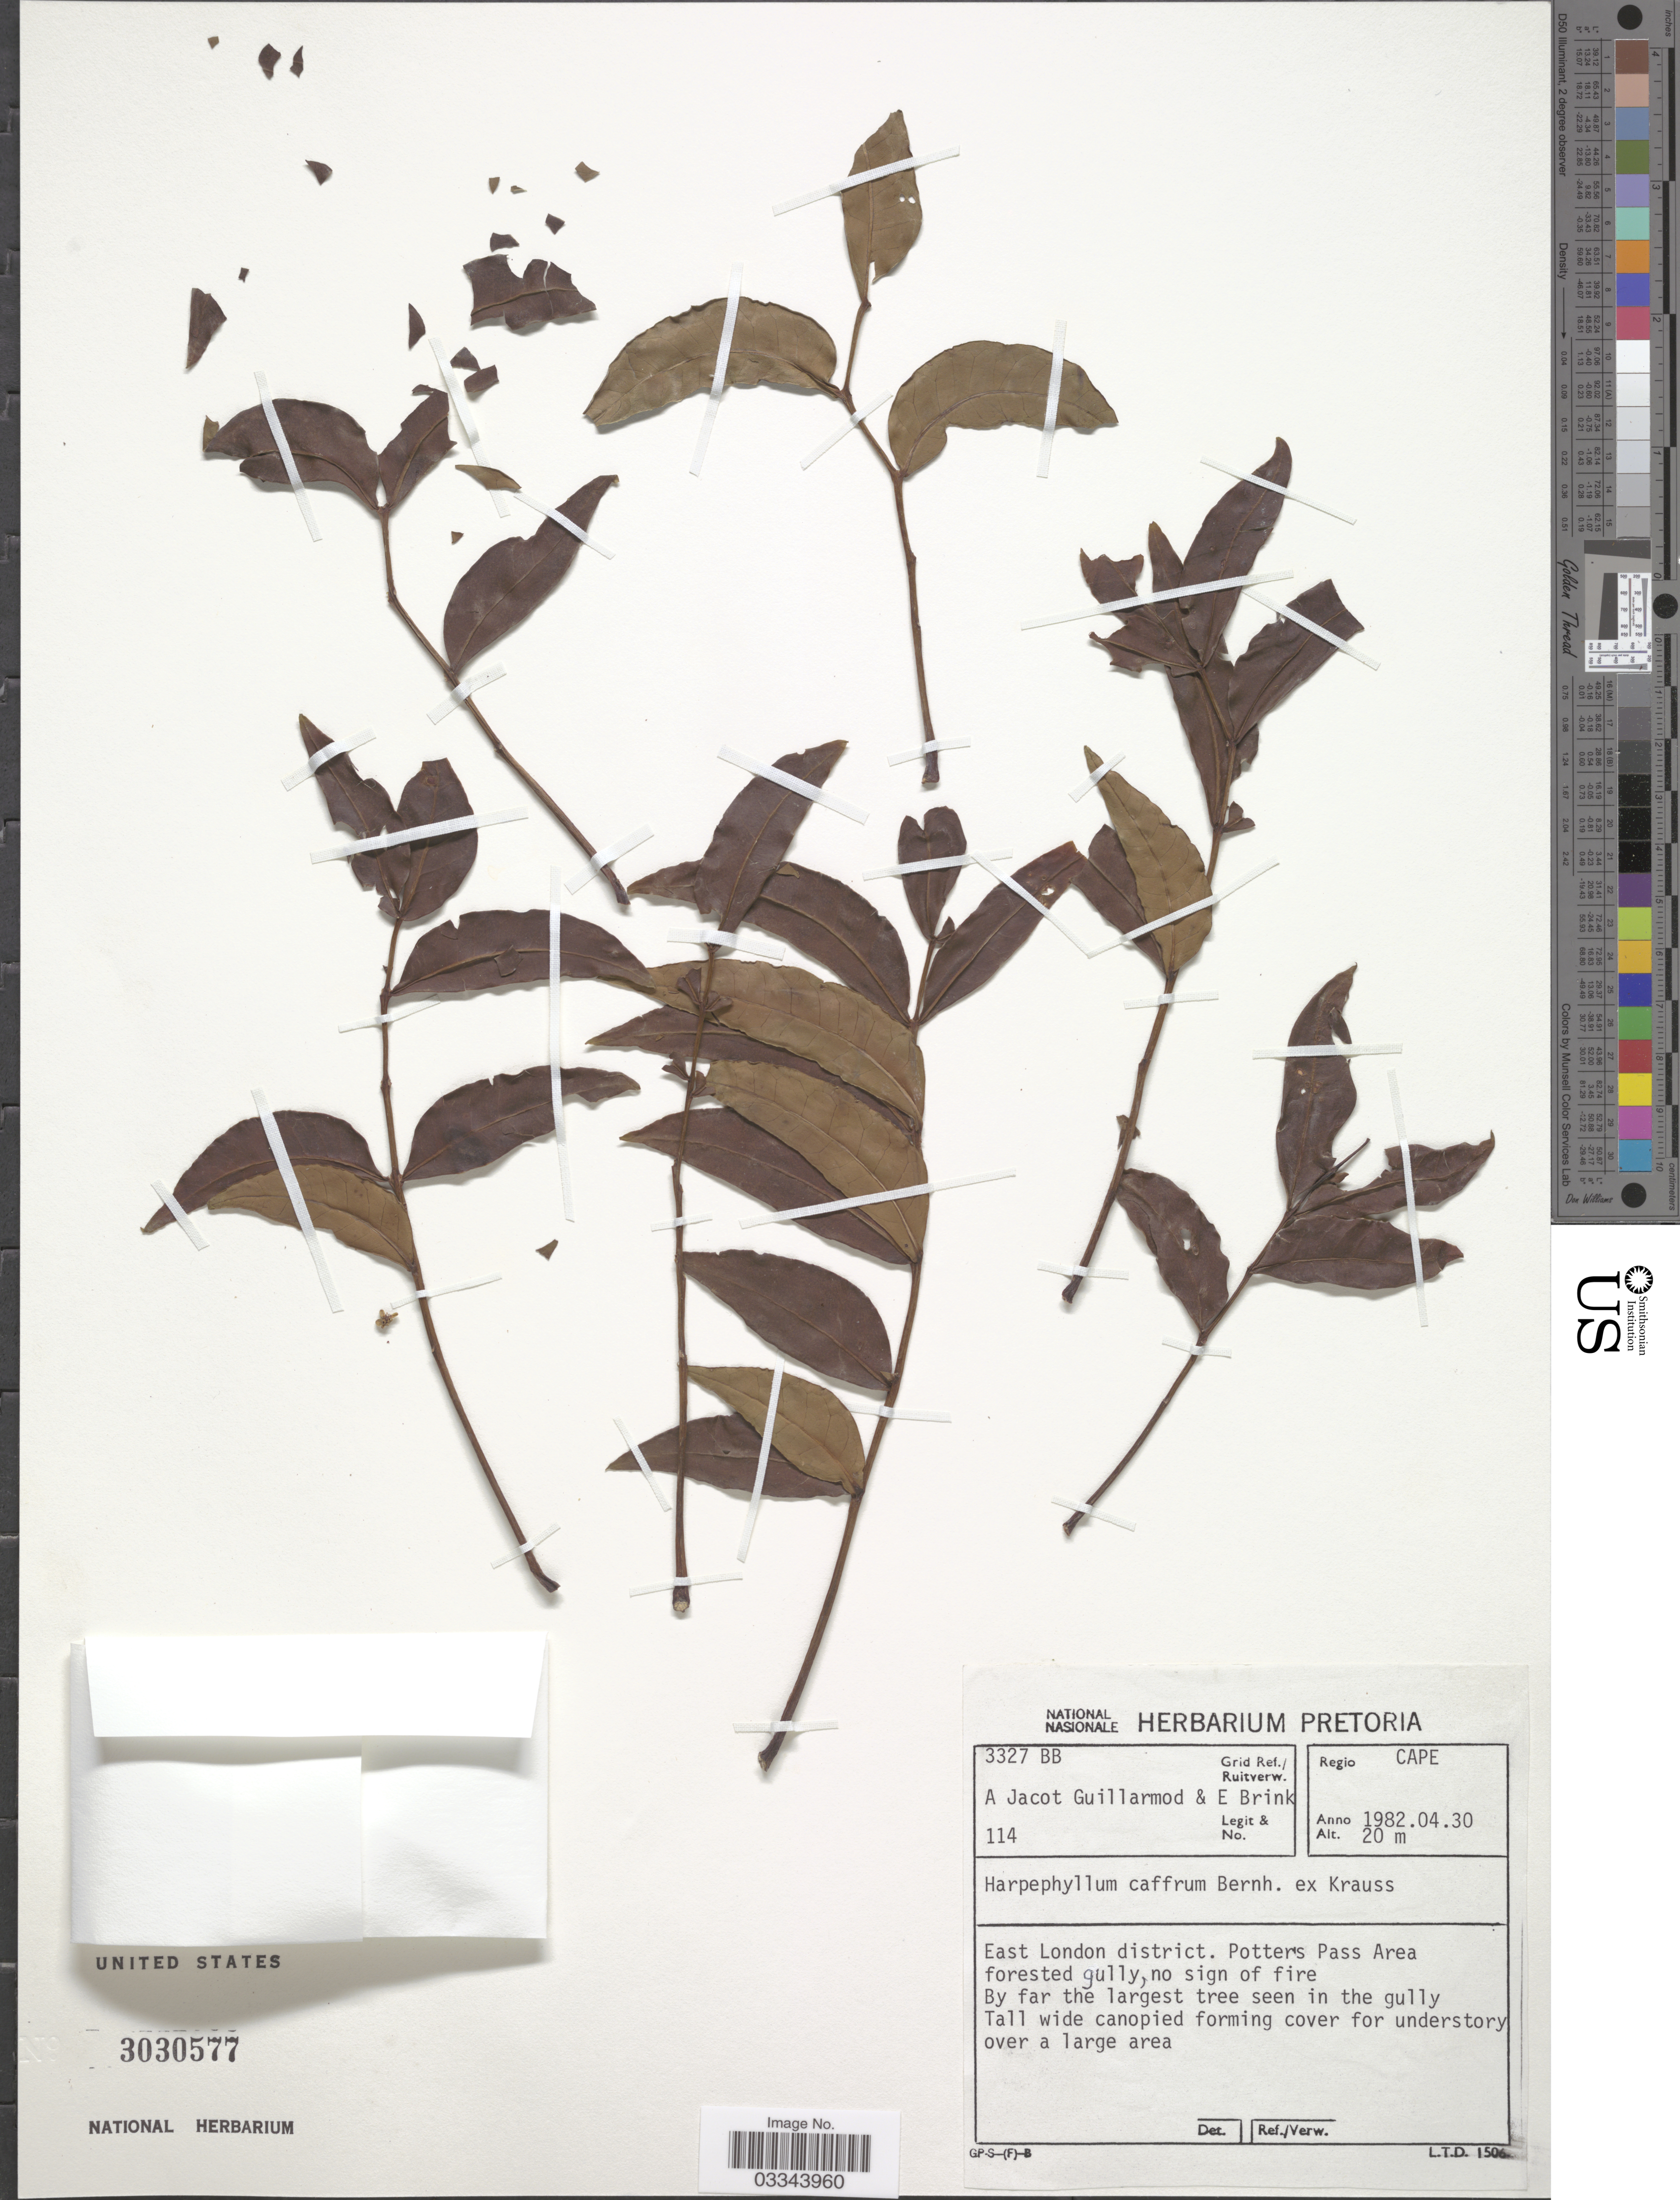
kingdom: Plantae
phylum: Tracheophyta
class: Magnoliopsida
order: Sapindales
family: Anacardiaceae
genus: Harpephyllum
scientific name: Harpephyllum caffrum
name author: Bernh.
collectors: A. F. M. G. Jacot-Guillarmod & E. Brink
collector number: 114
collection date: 1982-04-30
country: South Africa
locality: Grid Ref./Ruitverw. 3327BB, Regio Cape, East London district. Potters Pass Area.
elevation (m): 20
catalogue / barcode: US 3030577